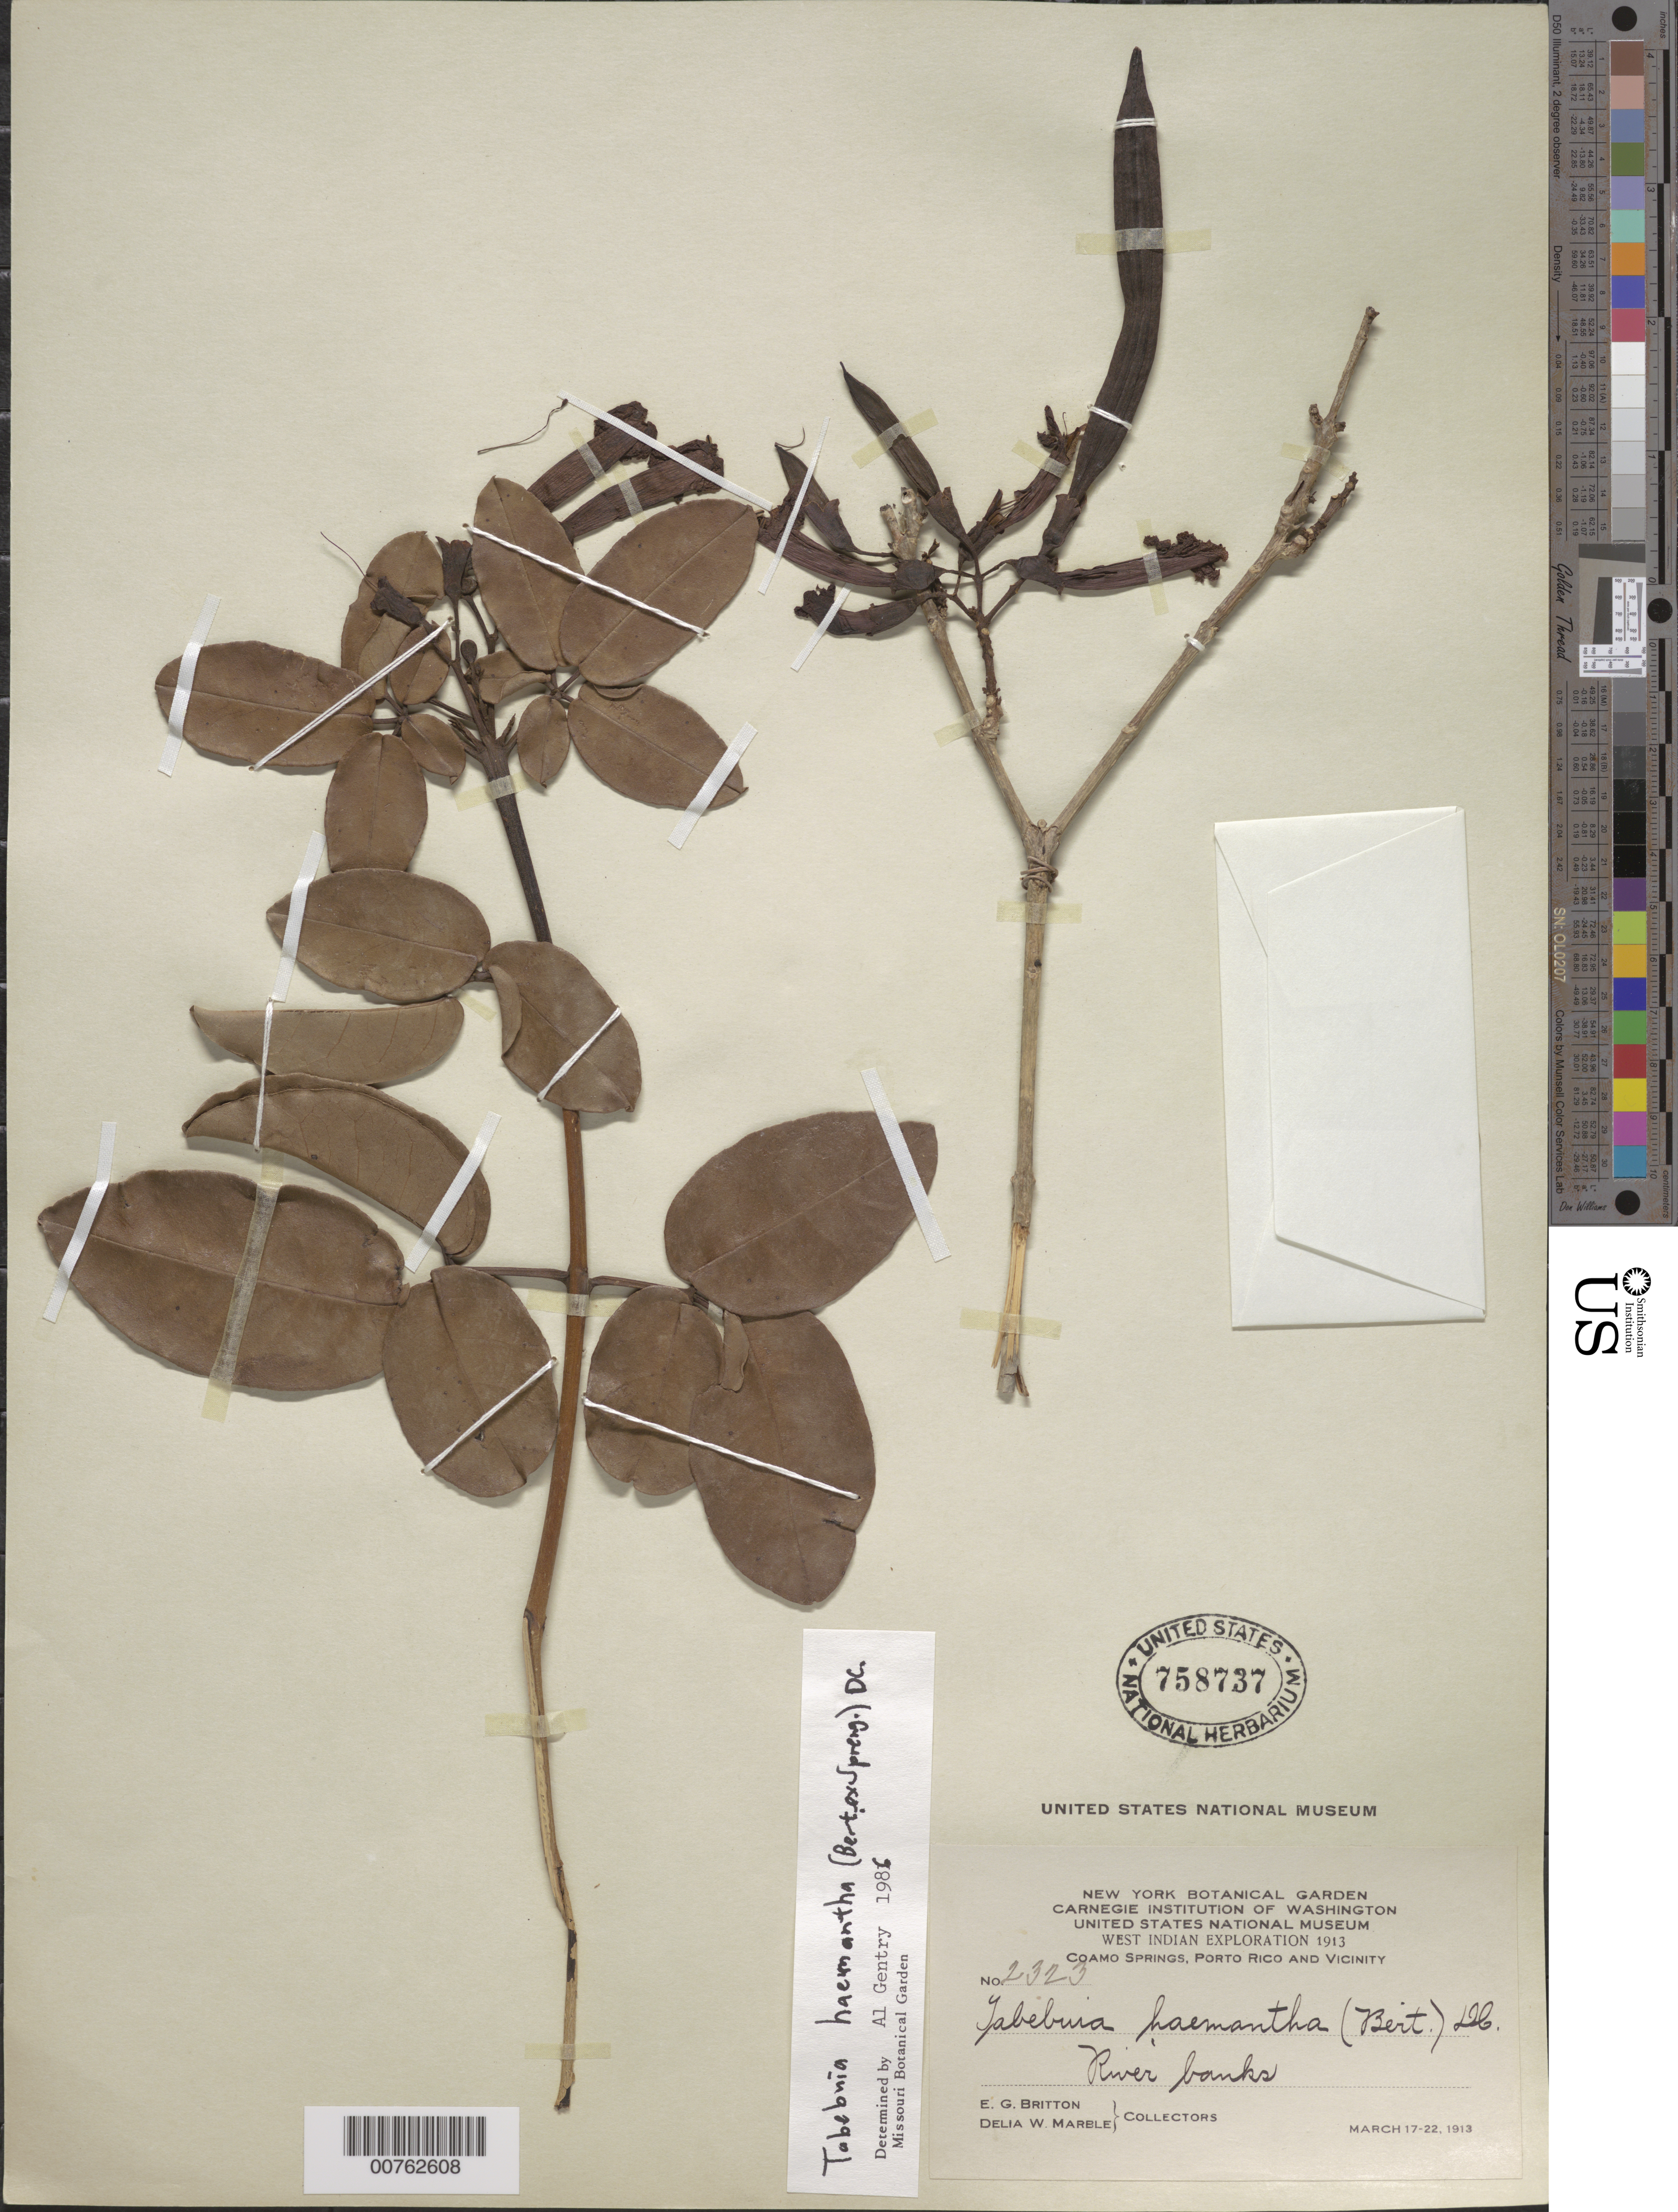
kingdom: Plantae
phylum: Tracheophyta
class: Magnoliopsida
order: Lamiales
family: Bignoniaceae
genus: Tabebuia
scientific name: Tabebuia haemantha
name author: (Bertero ex Spreng.) DC.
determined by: Gentry, A. H.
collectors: E. G. Britton & D. W. Marble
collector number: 2323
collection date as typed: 17 Mar 1913 to 22 Mar 1913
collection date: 1913-03-17/1913-03-22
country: Puerto Rico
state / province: Coamo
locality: Coamo Springs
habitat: River banks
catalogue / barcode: US 758737